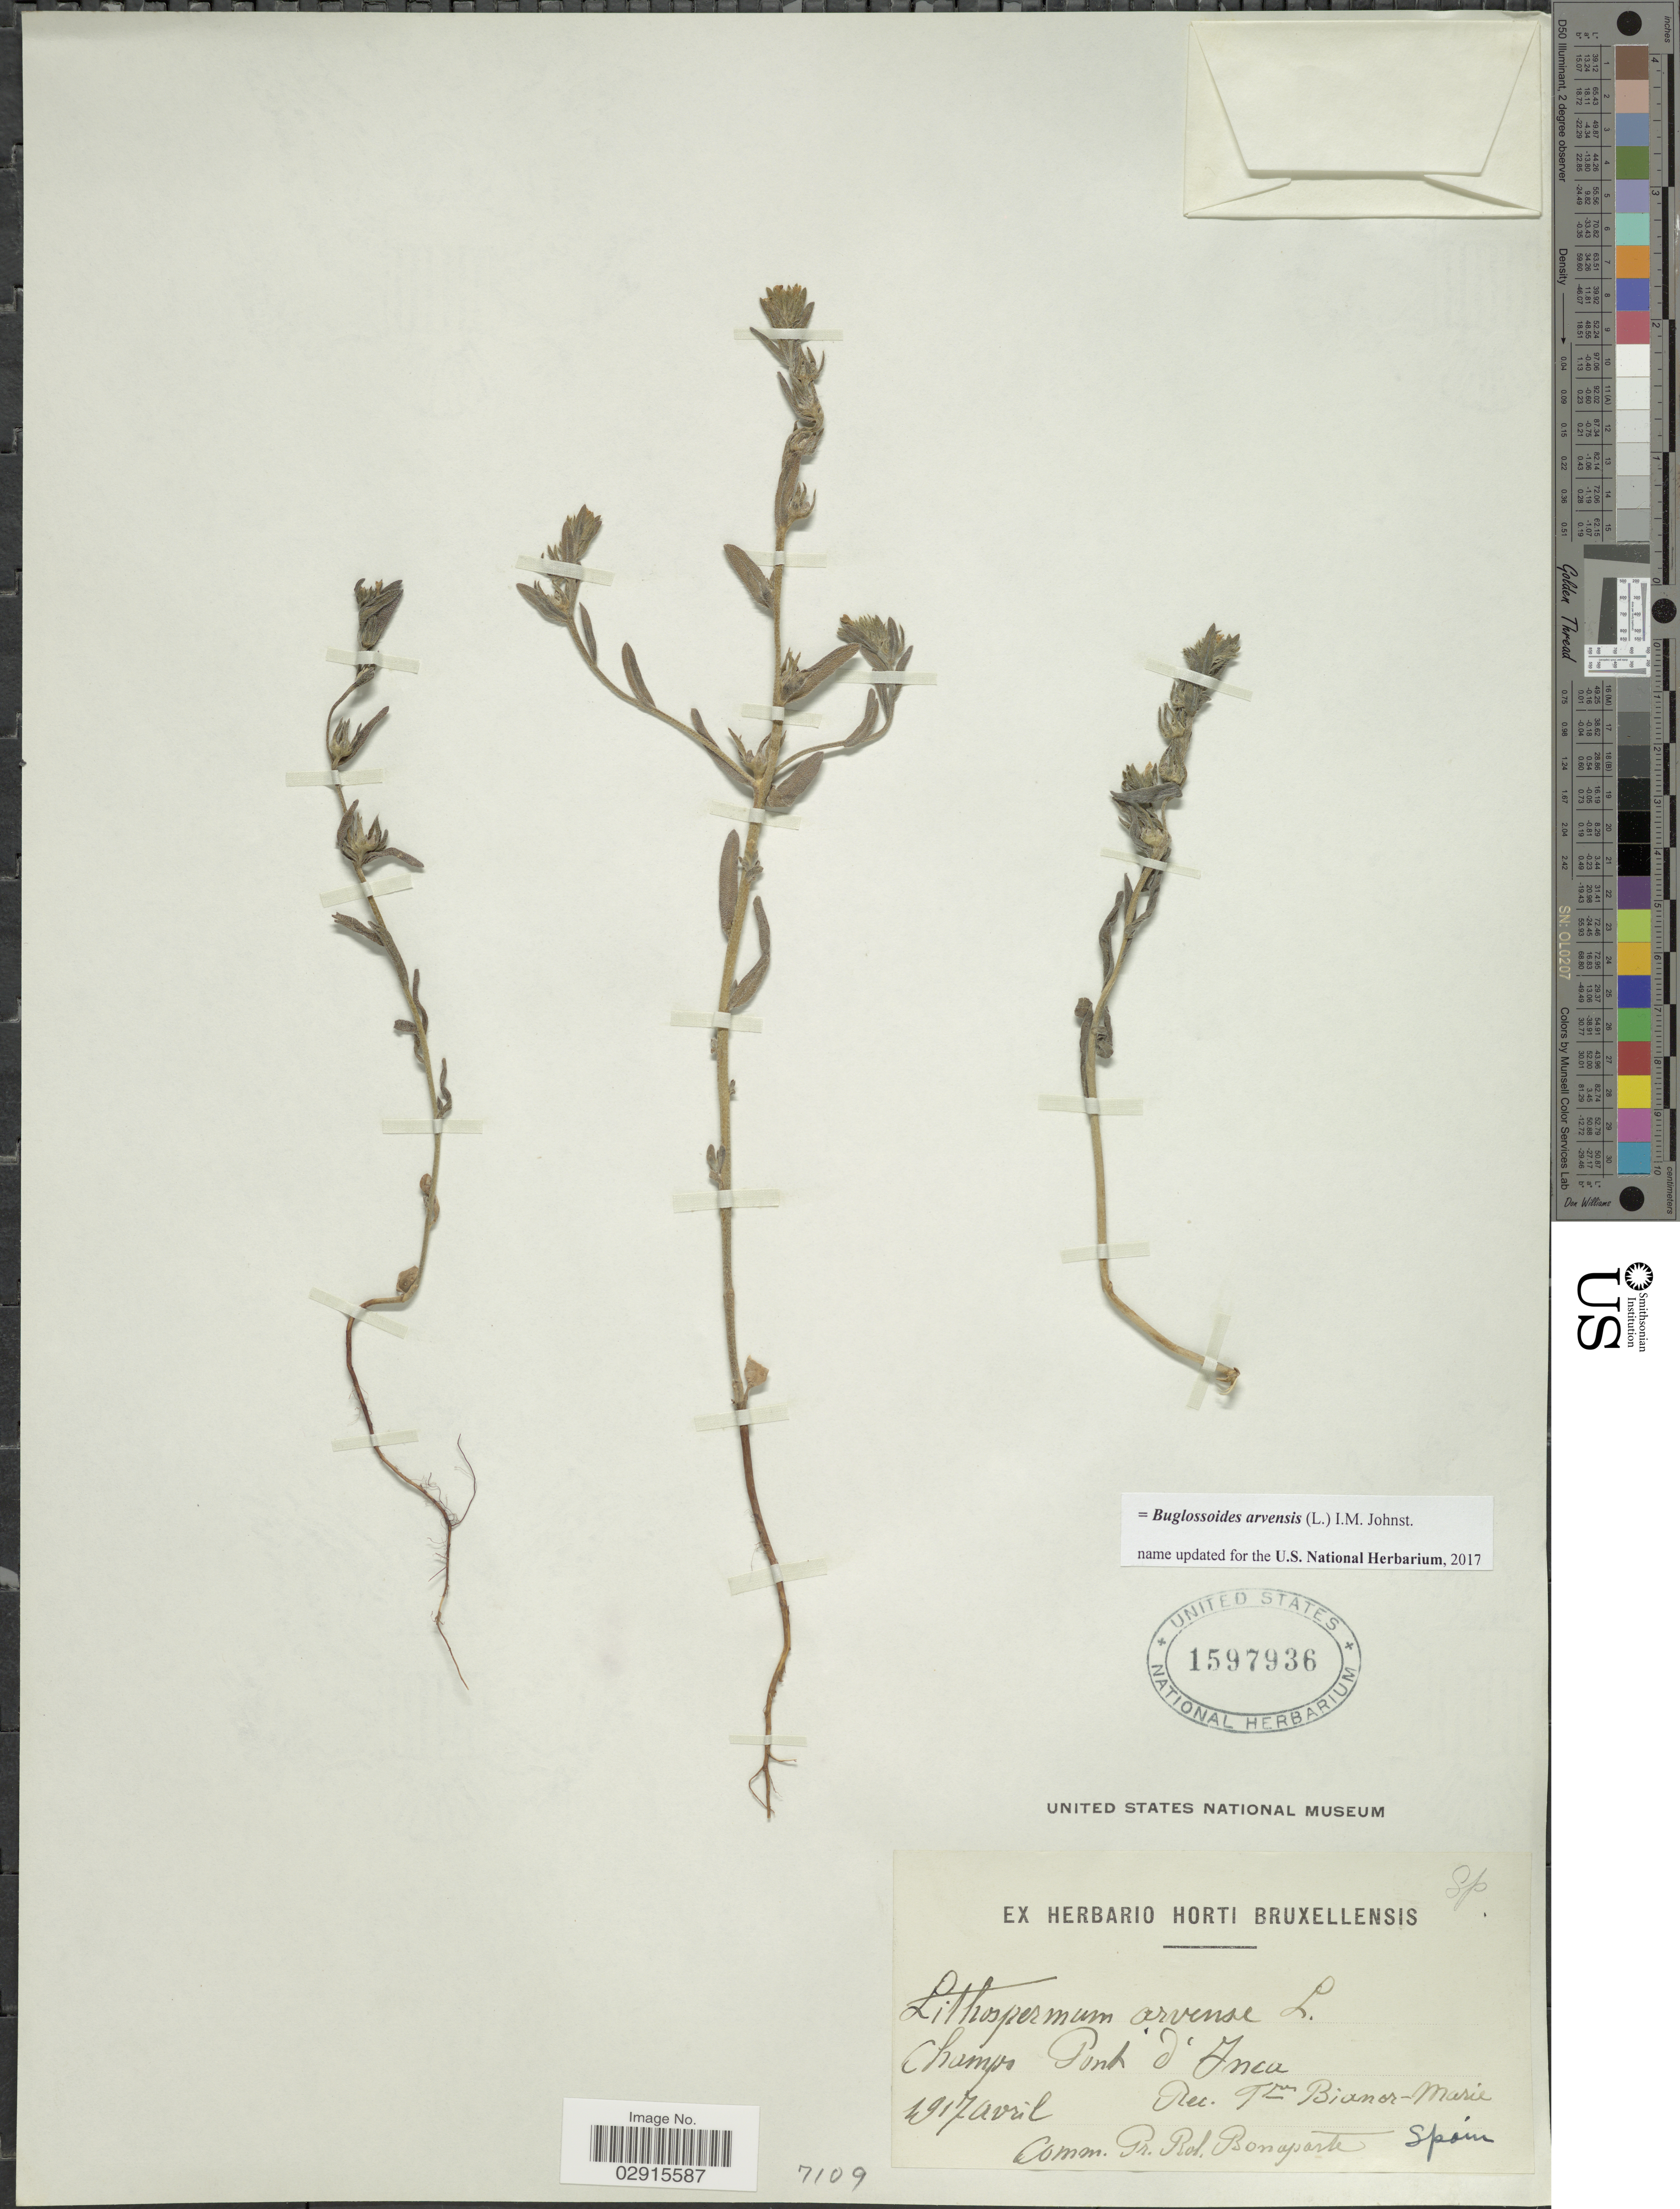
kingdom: Plantae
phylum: Tracheophyta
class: Magnoliopsida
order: Boraginales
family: Boraginaceae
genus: Buglossoides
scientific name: Buglossoides arvensis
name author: (L.) I.M. Johnst.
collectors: F. Bianor-Marie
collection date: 1917-04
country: Spain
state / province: Islas Baleares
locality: Champs Pont d'Inca.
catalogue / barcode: US 1597936